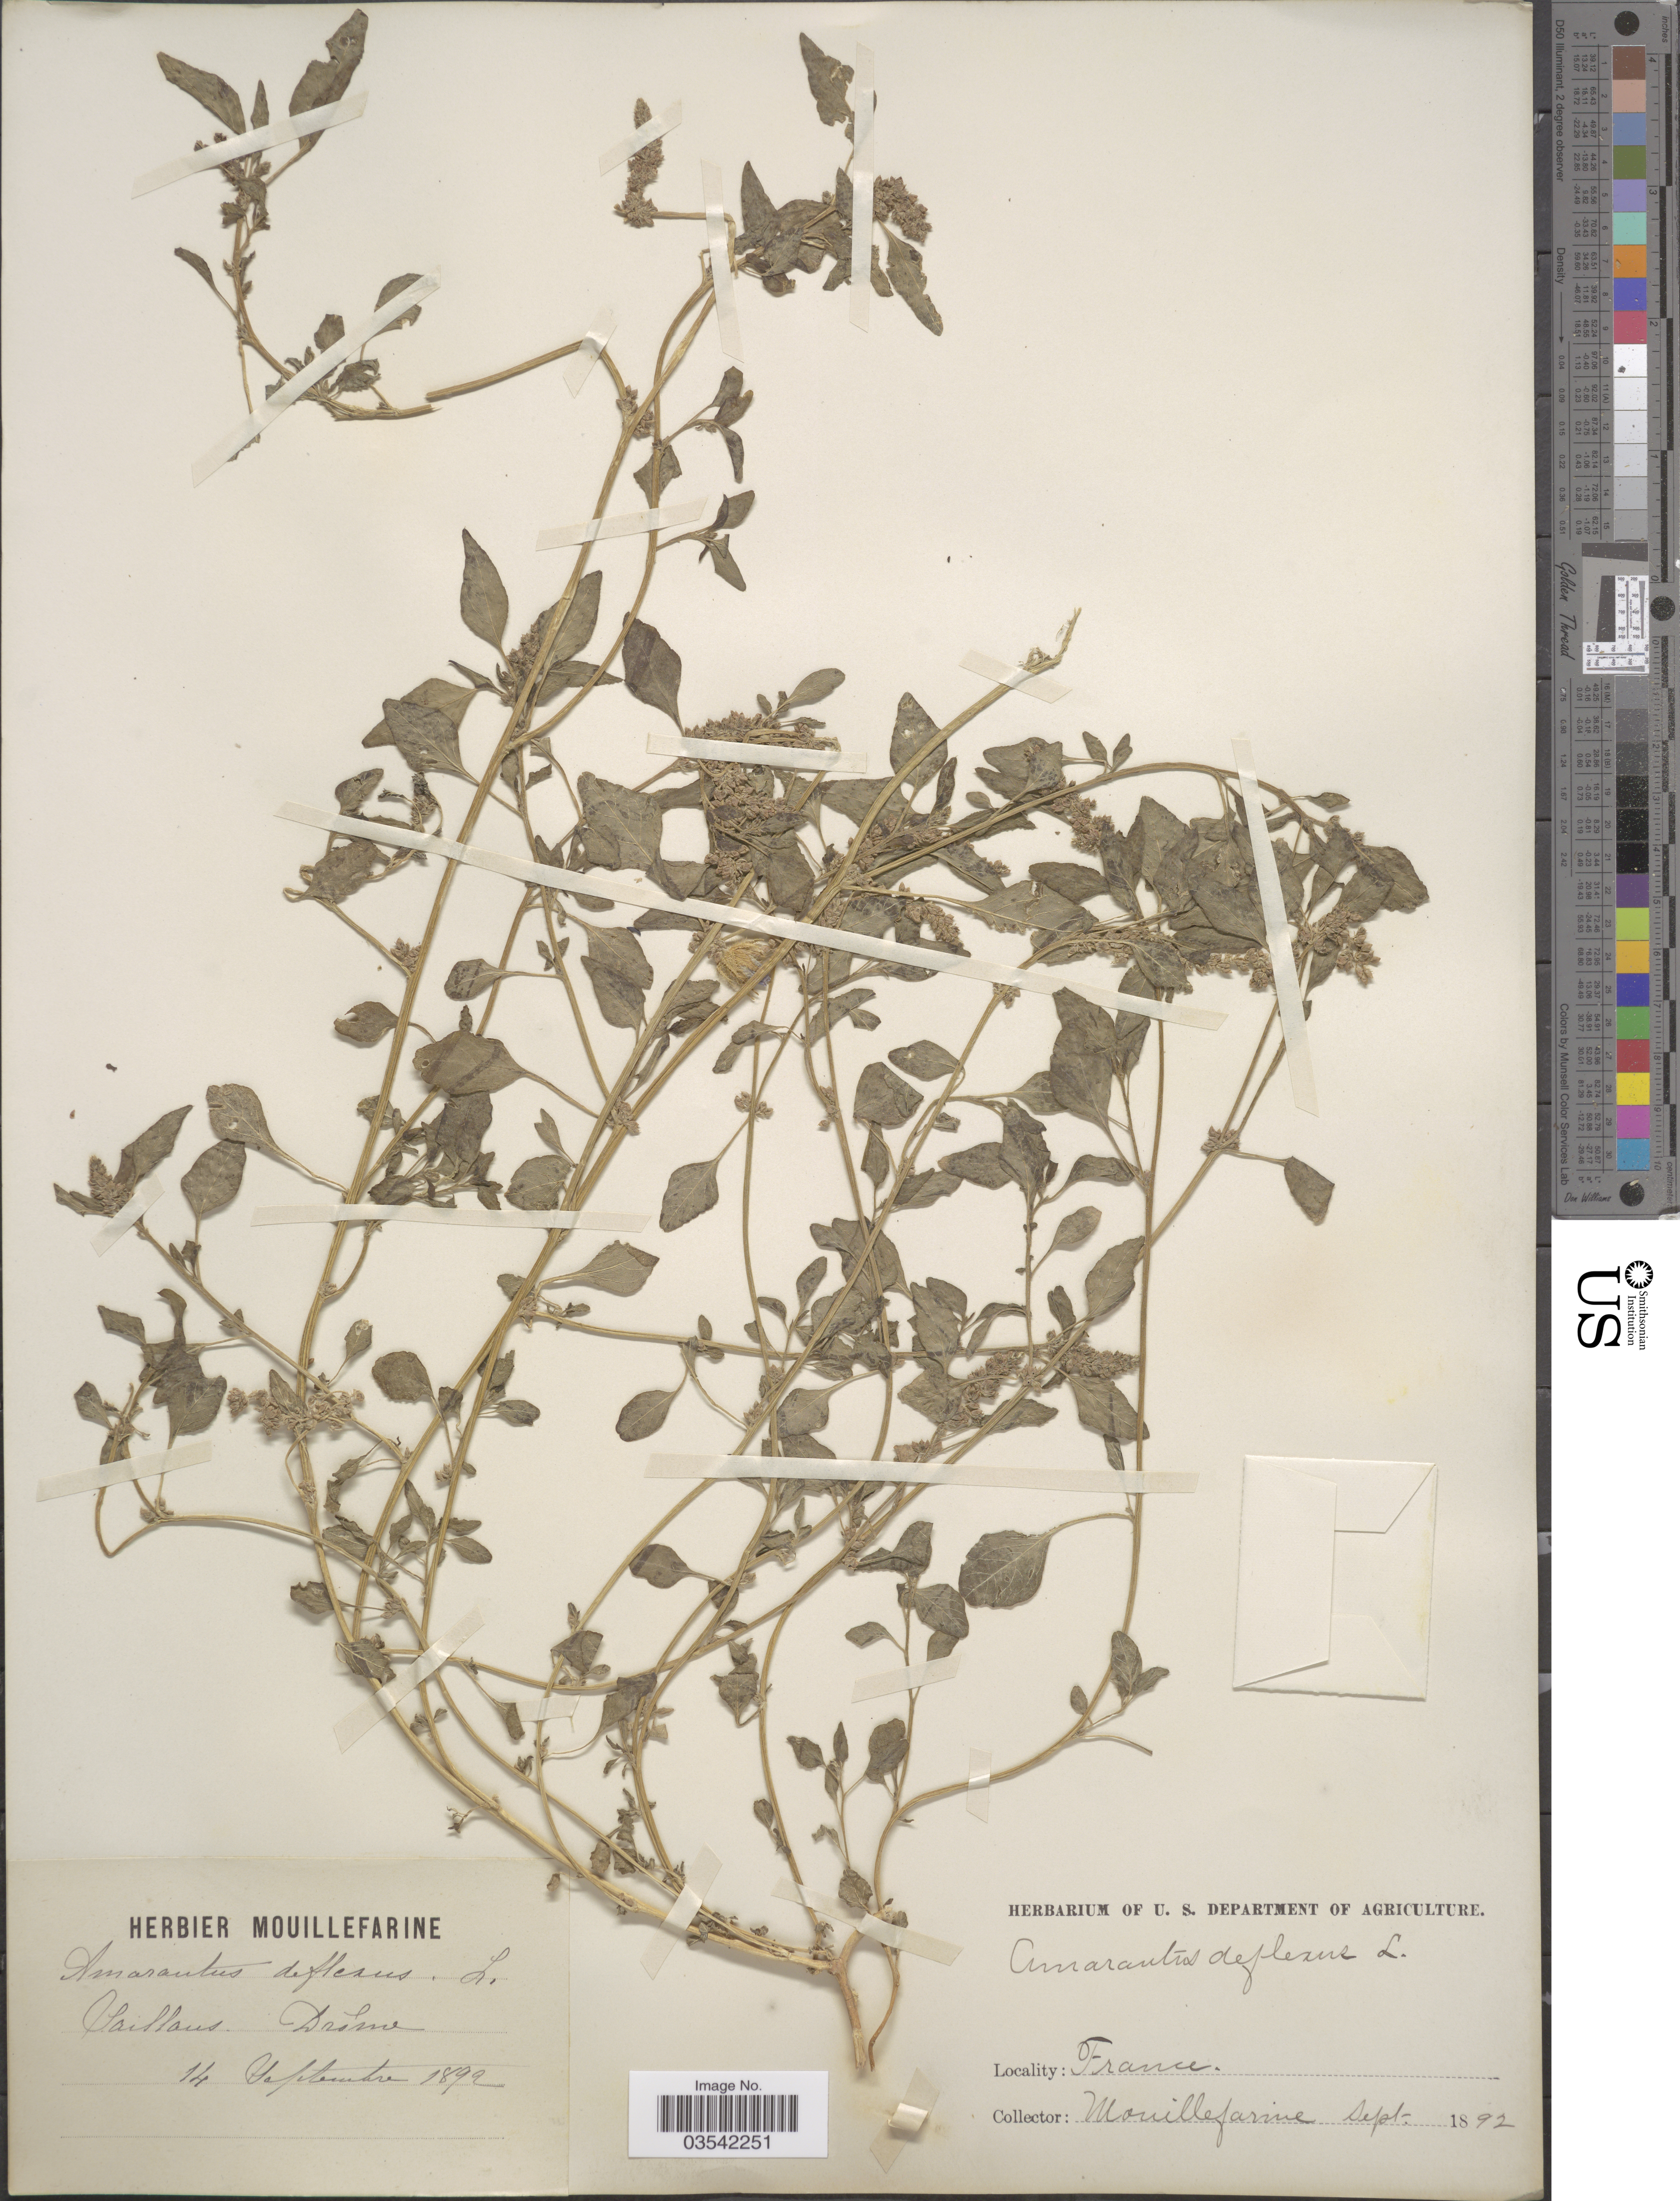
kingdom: Plantae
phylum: Tracheophyta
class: Magnoliopsida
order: Caryophyllales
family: Amaranthaceae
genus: Amaranthus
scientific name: Amaranthus deflexus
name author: L.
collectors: A. Mouillefarine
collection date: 1892-09-14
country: France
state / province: Auvergne-Rhône-Alpes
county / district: Drôme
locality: Saillans Drome.